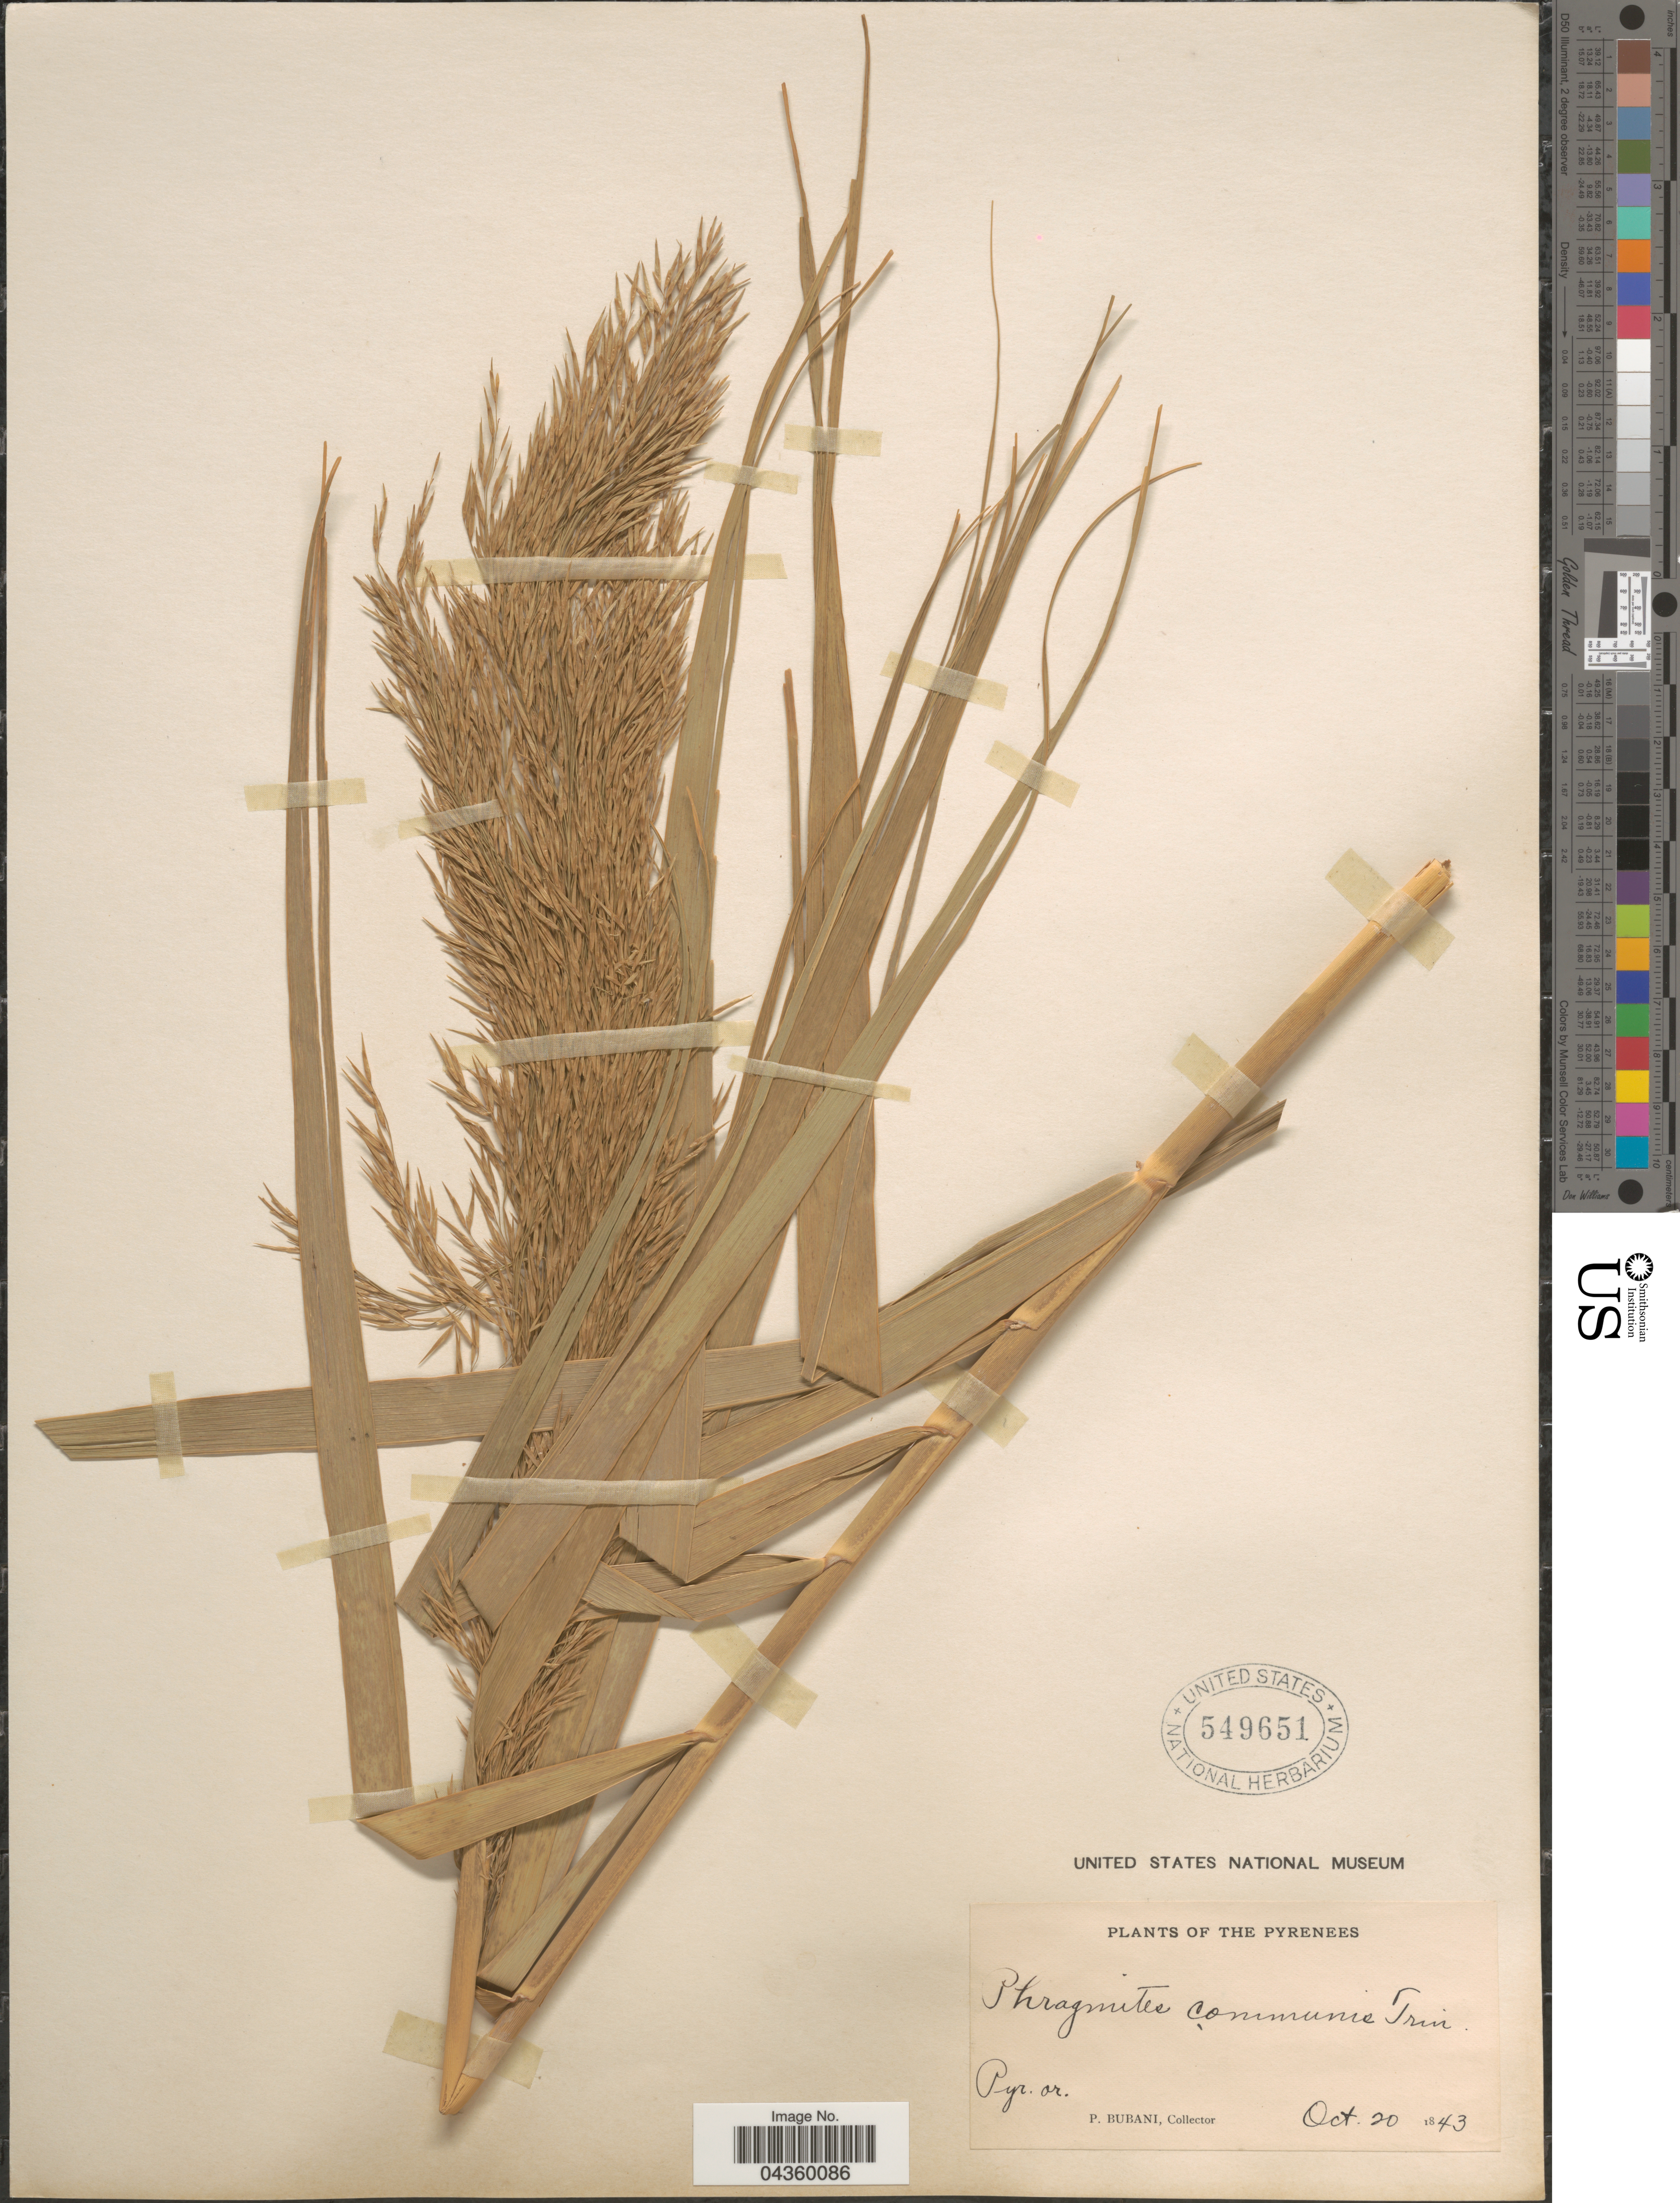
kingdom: Plantae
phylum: Tracheophyta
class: Liliopsida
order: Poales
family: Poaceae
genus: Phragmites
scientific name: Phragmites australis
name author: (Cav.) Trin. ex Steud.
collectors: P. Bubani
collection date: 1843-10-20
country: France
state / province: Occitanie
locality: The Pyrenees. Pyr. or.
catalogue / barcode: US 549651